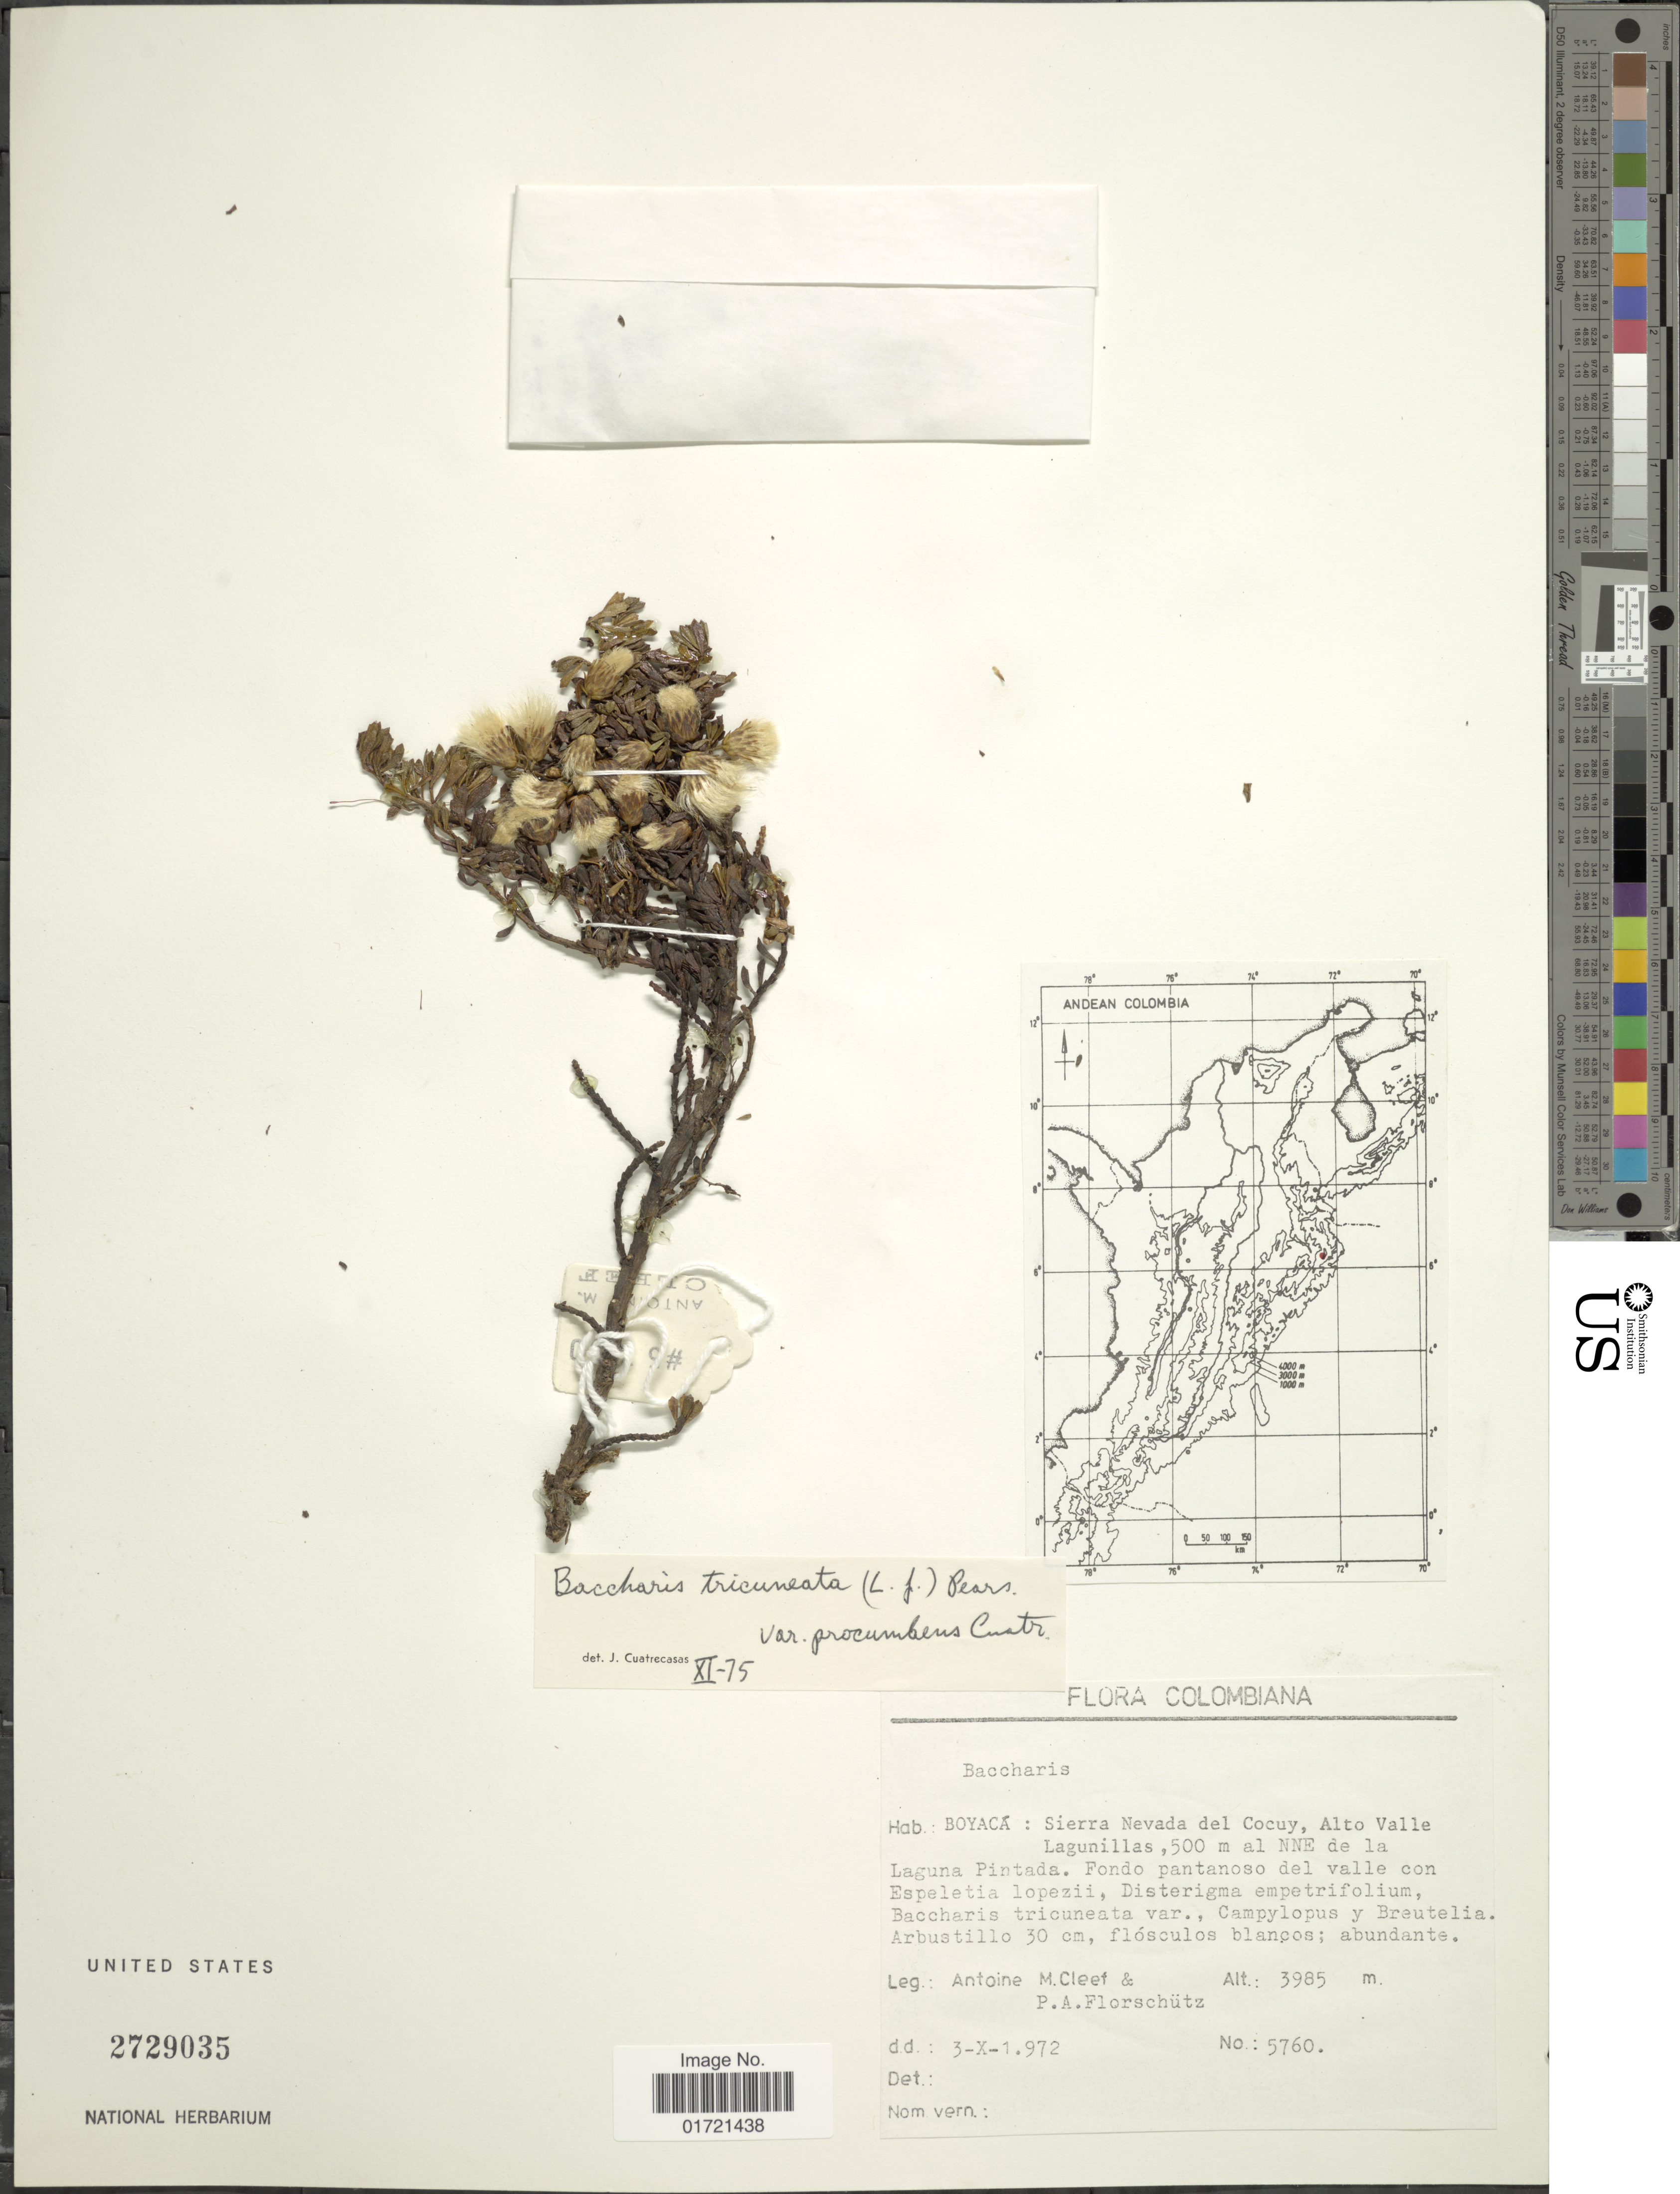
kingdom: Plantae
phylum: Tracheophyta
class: Magnoliopsida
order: Asterales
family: Asteraceae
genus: Baccharis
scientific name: Baccharis tricuneata f. procumbens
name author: Cuatrec.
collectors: A. M. Cleef & P. Florschütz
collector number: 5760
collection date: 1972-10-03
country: Colombia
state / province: Boyacá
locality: Sierra Nevada del Cocuy, Alto Valle Lagunillas, 500 m al NNE de la Laguna Pintada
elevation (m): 3985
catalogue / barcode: US 2729035